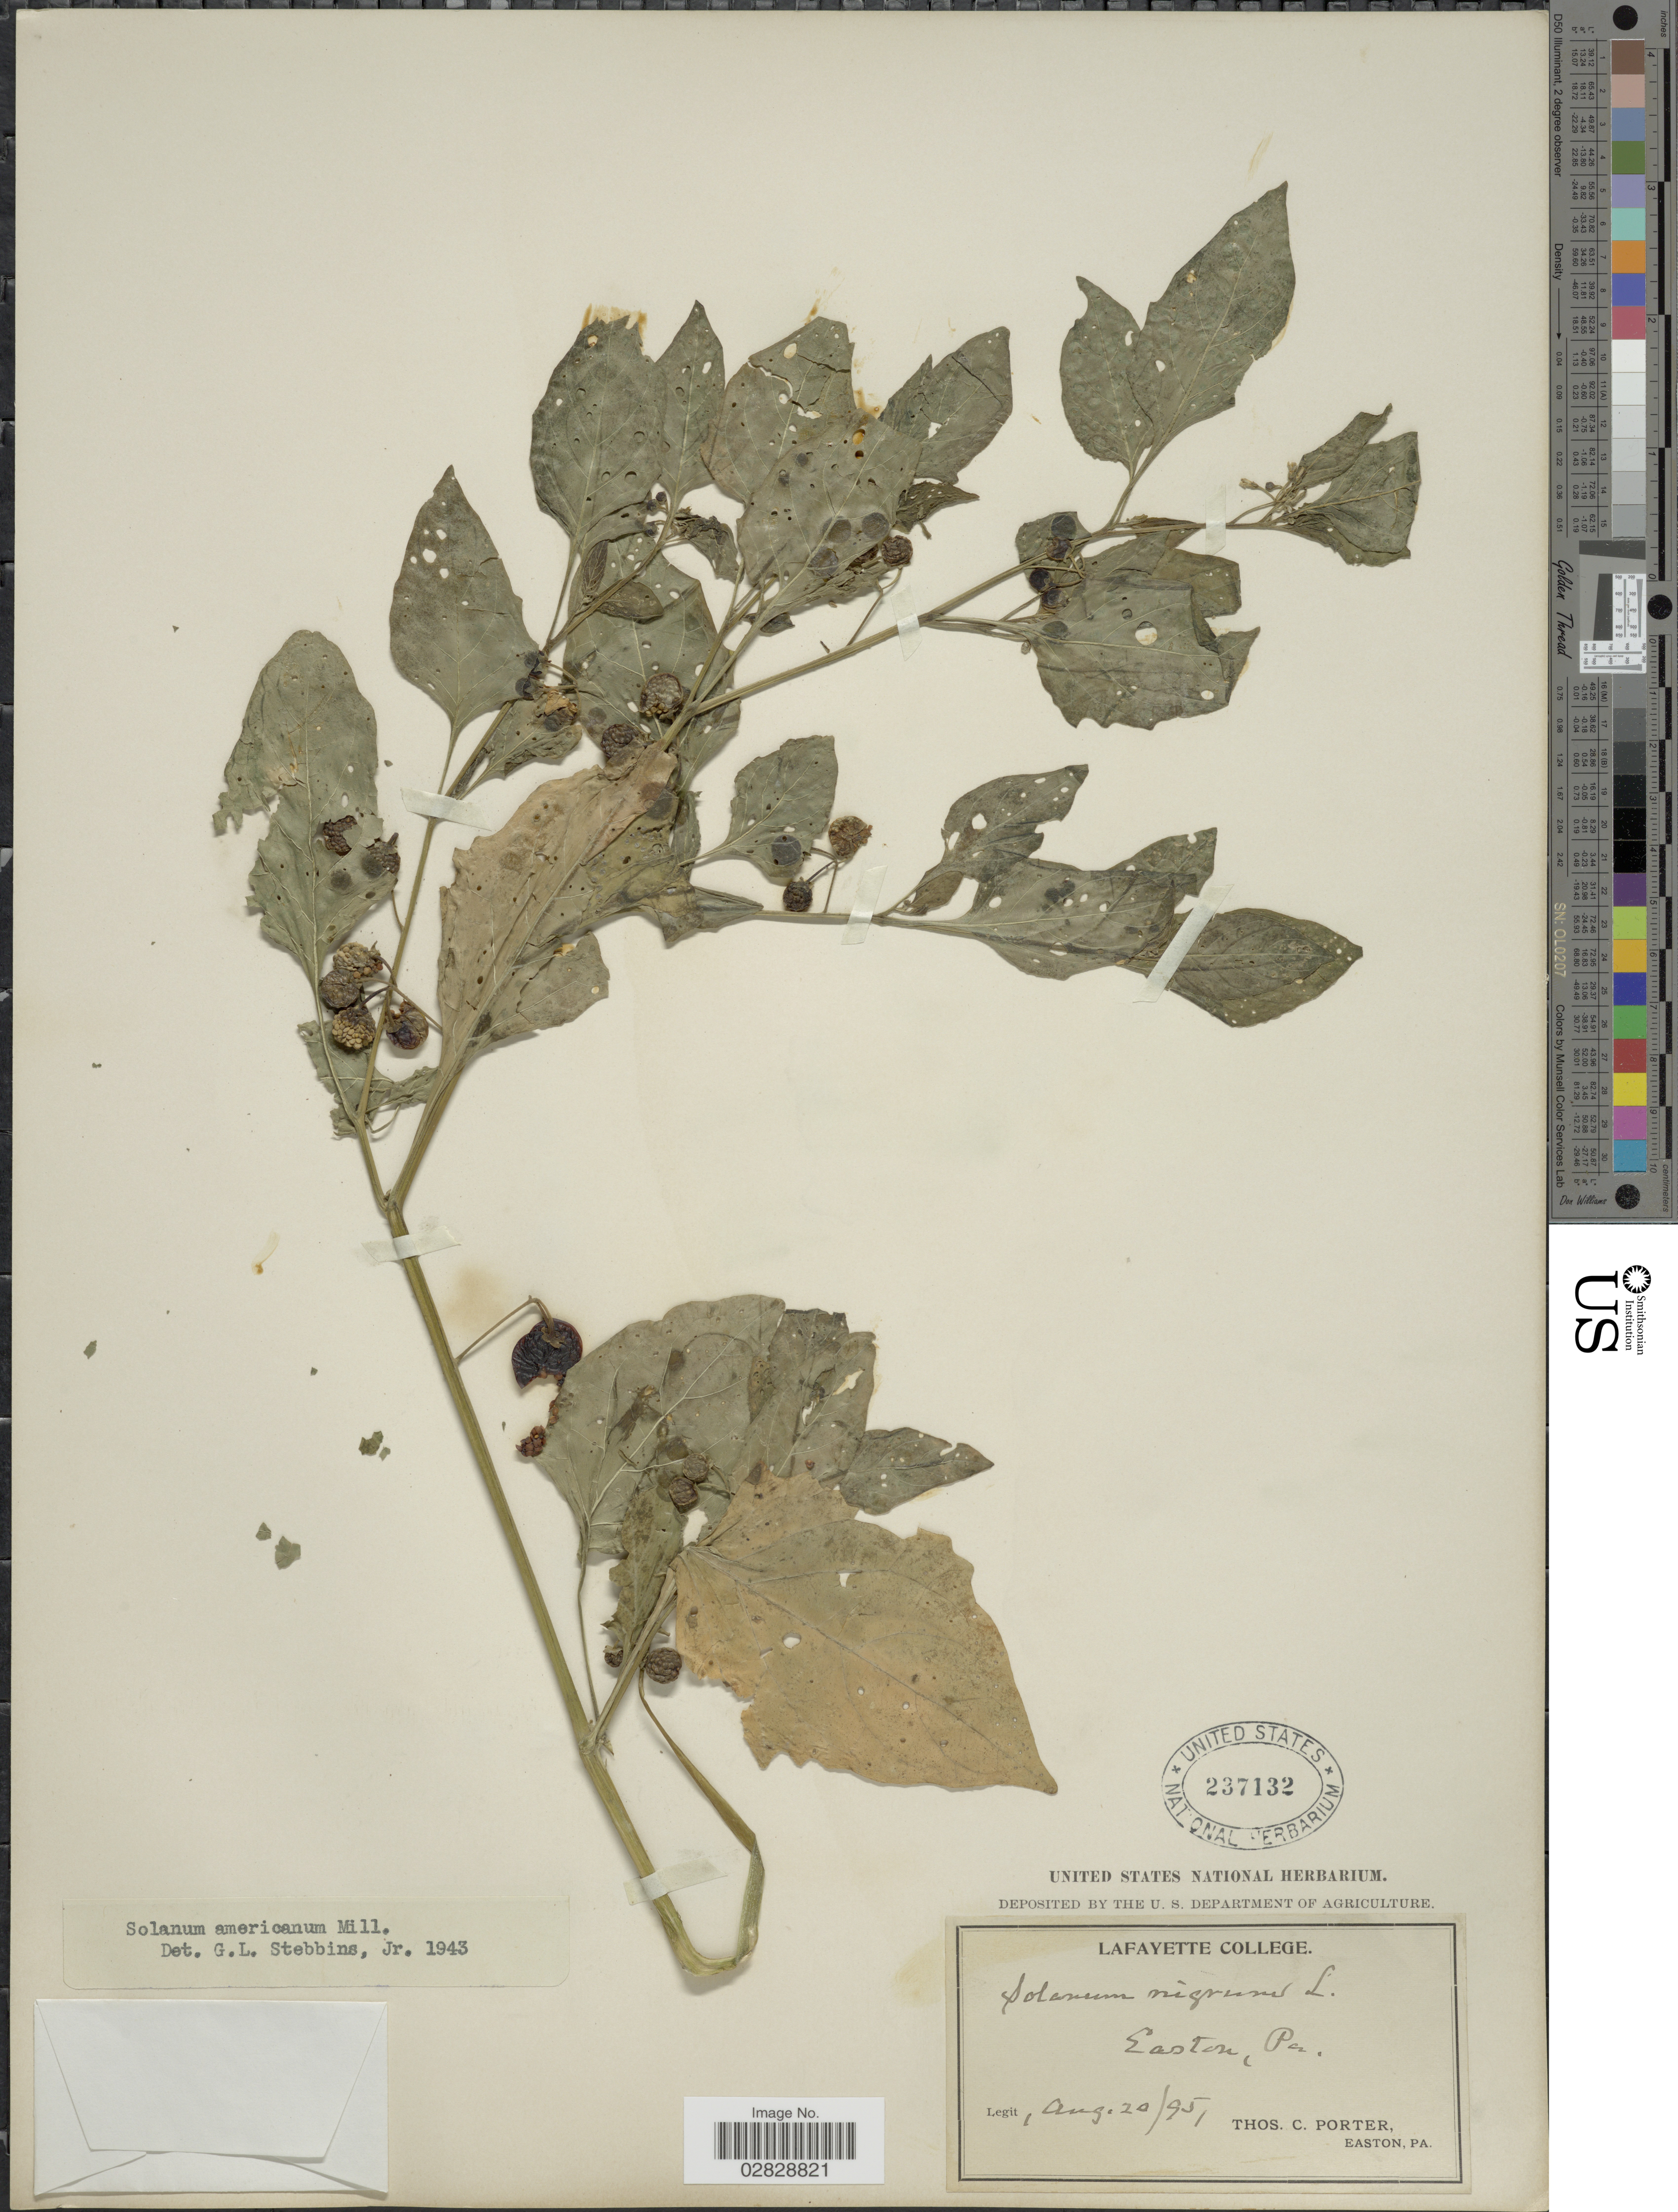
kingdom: Plantae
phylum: Tracheophyta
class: Magnoliopsida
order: Solanales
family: Solanaceae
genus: Solanum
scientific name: Solanum emulans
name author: Raf.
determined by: Knapp, S. D.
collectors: T. Porter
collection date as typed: Transcribed d/m/y: 20/8/95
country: United States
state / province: Pennsylvania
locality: Easton.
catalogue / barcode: US 237132